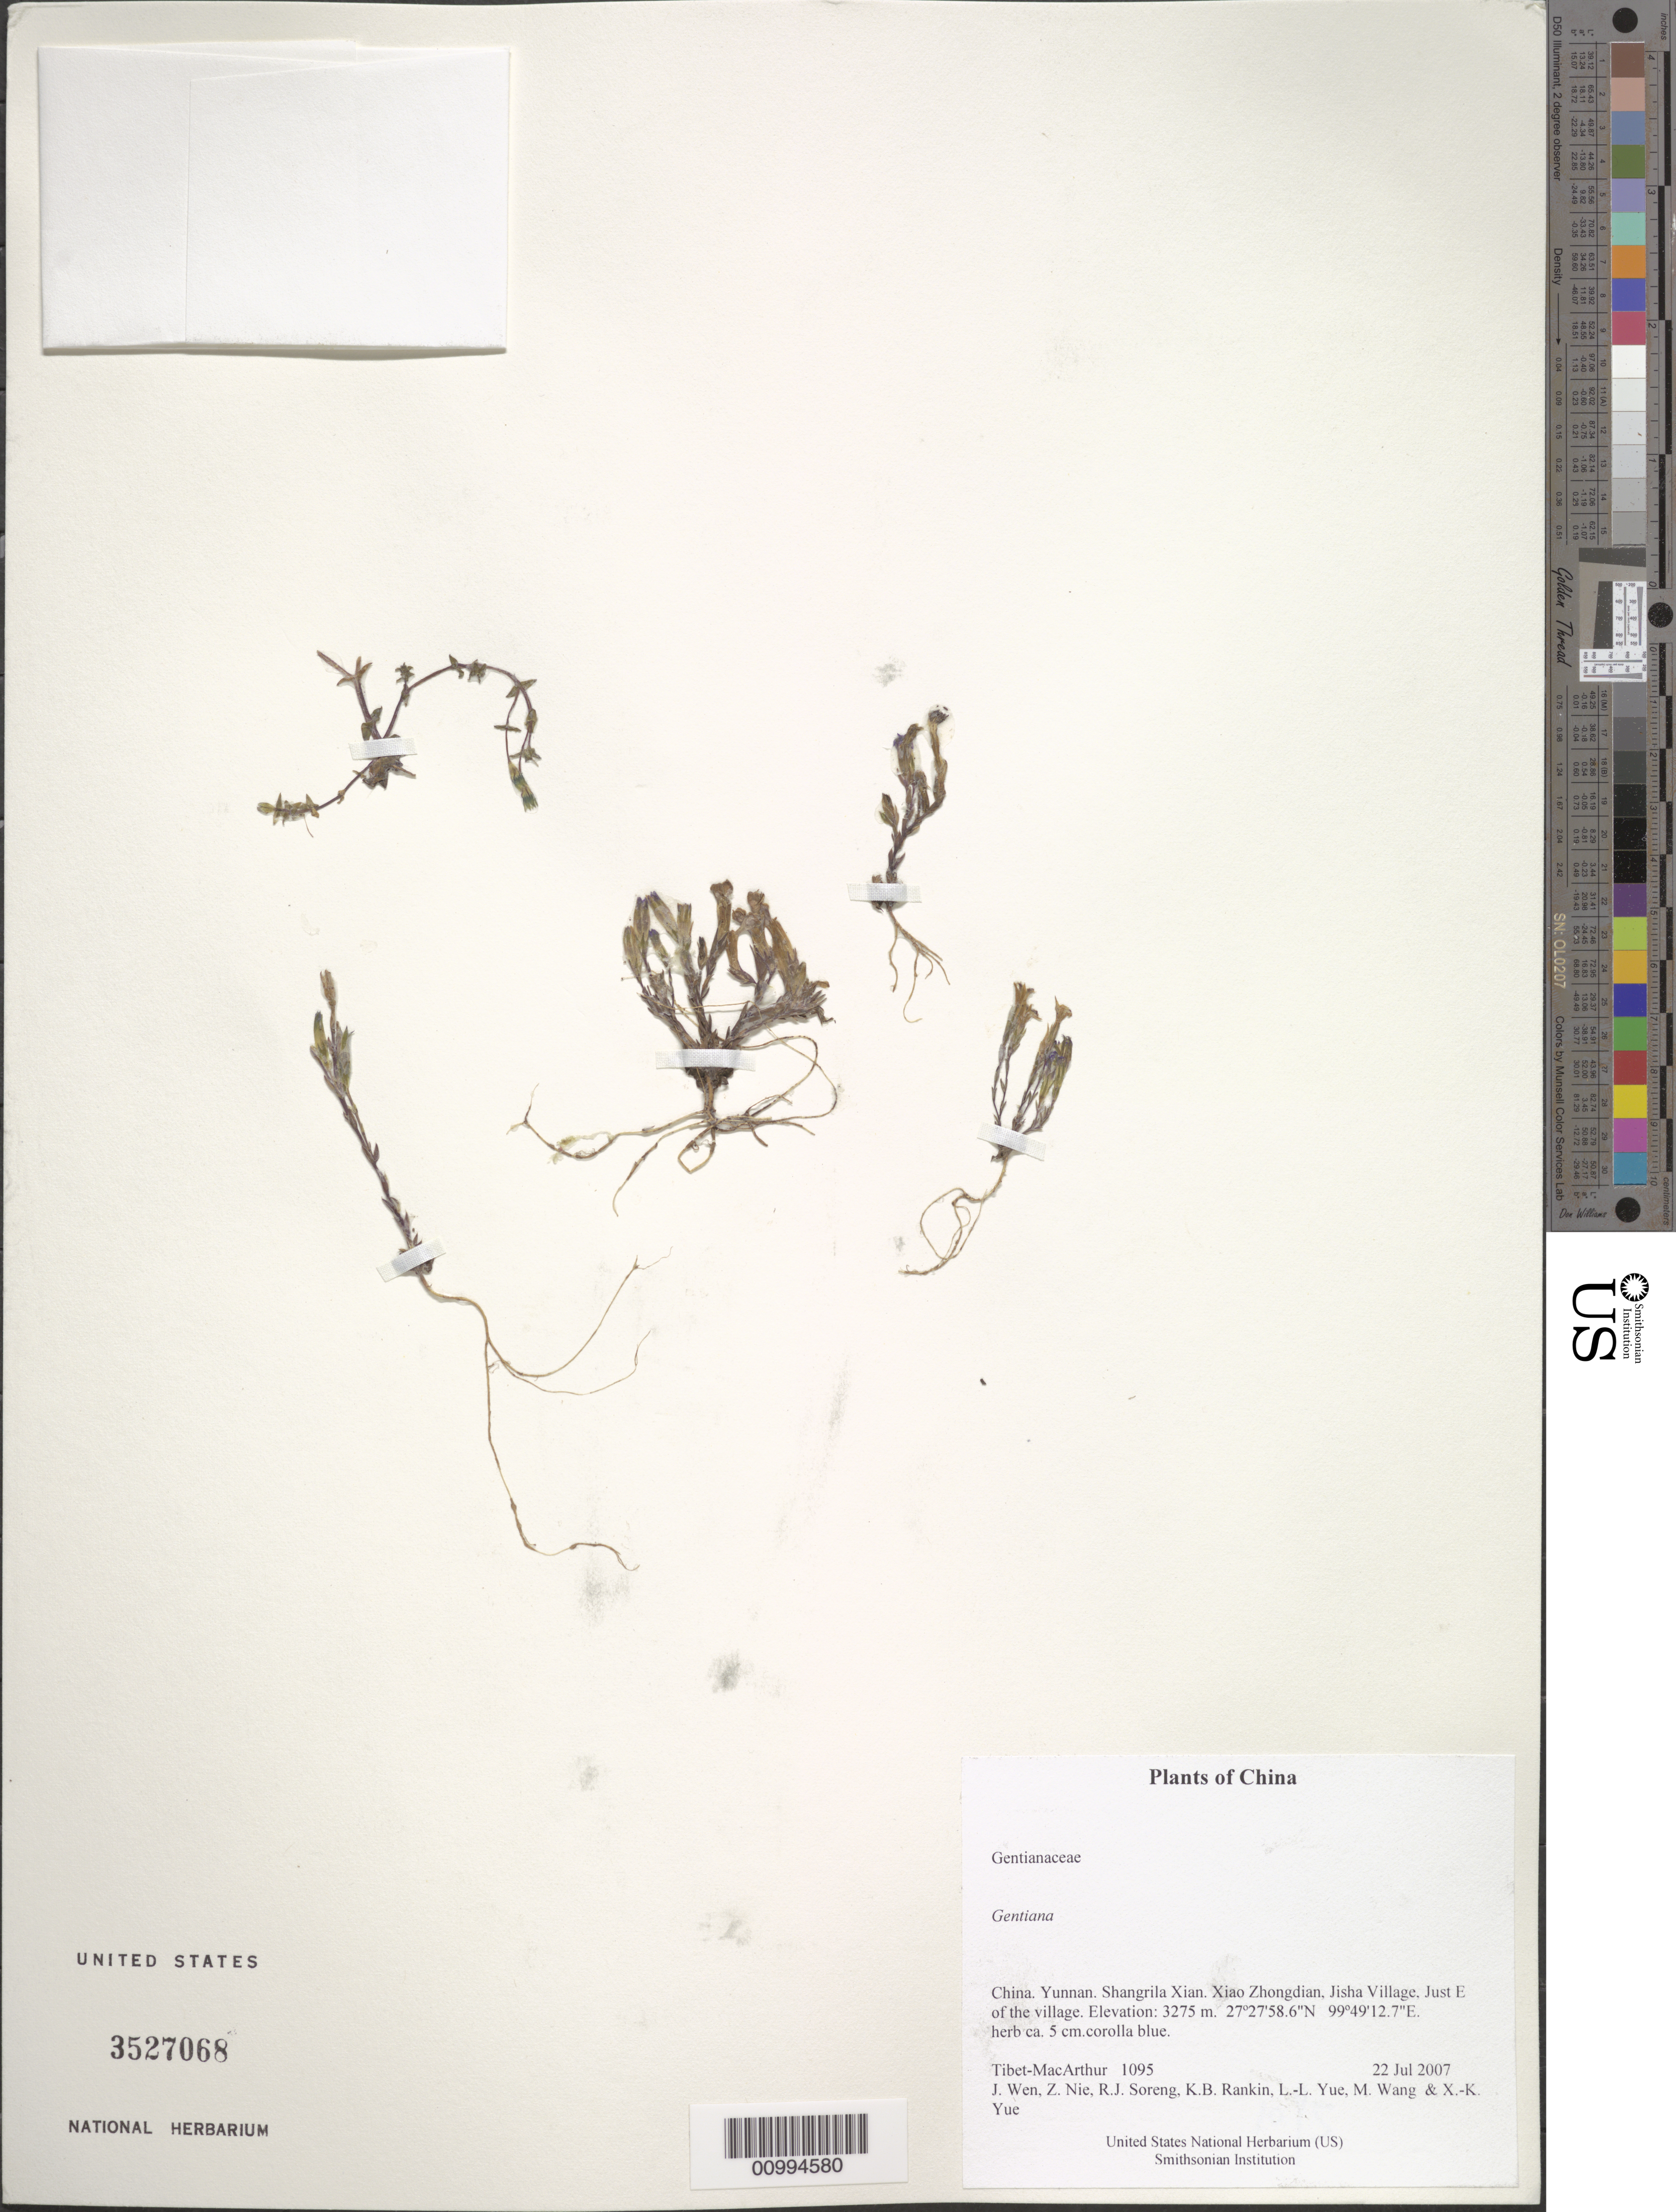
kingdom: Plantae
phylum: Tracheophyta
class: Magnoliopsida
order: Gentianales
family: Gentianaceae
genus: Gentiana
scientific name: Gentiana sp.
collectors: Tibet-MacArthur, J. Wen, Z. Nie, R. J. Soreng, K. Rankin, L. Yue, M. Wang & X. Yue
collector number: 1095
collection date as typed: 22 Jul 2007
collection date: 2007-07-22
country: China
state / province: Yunnan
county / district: Shangrila Xian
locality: Xiao Zhongdian, Jisha Village, Just E of the village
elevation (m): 3275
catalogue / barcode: US 3527068